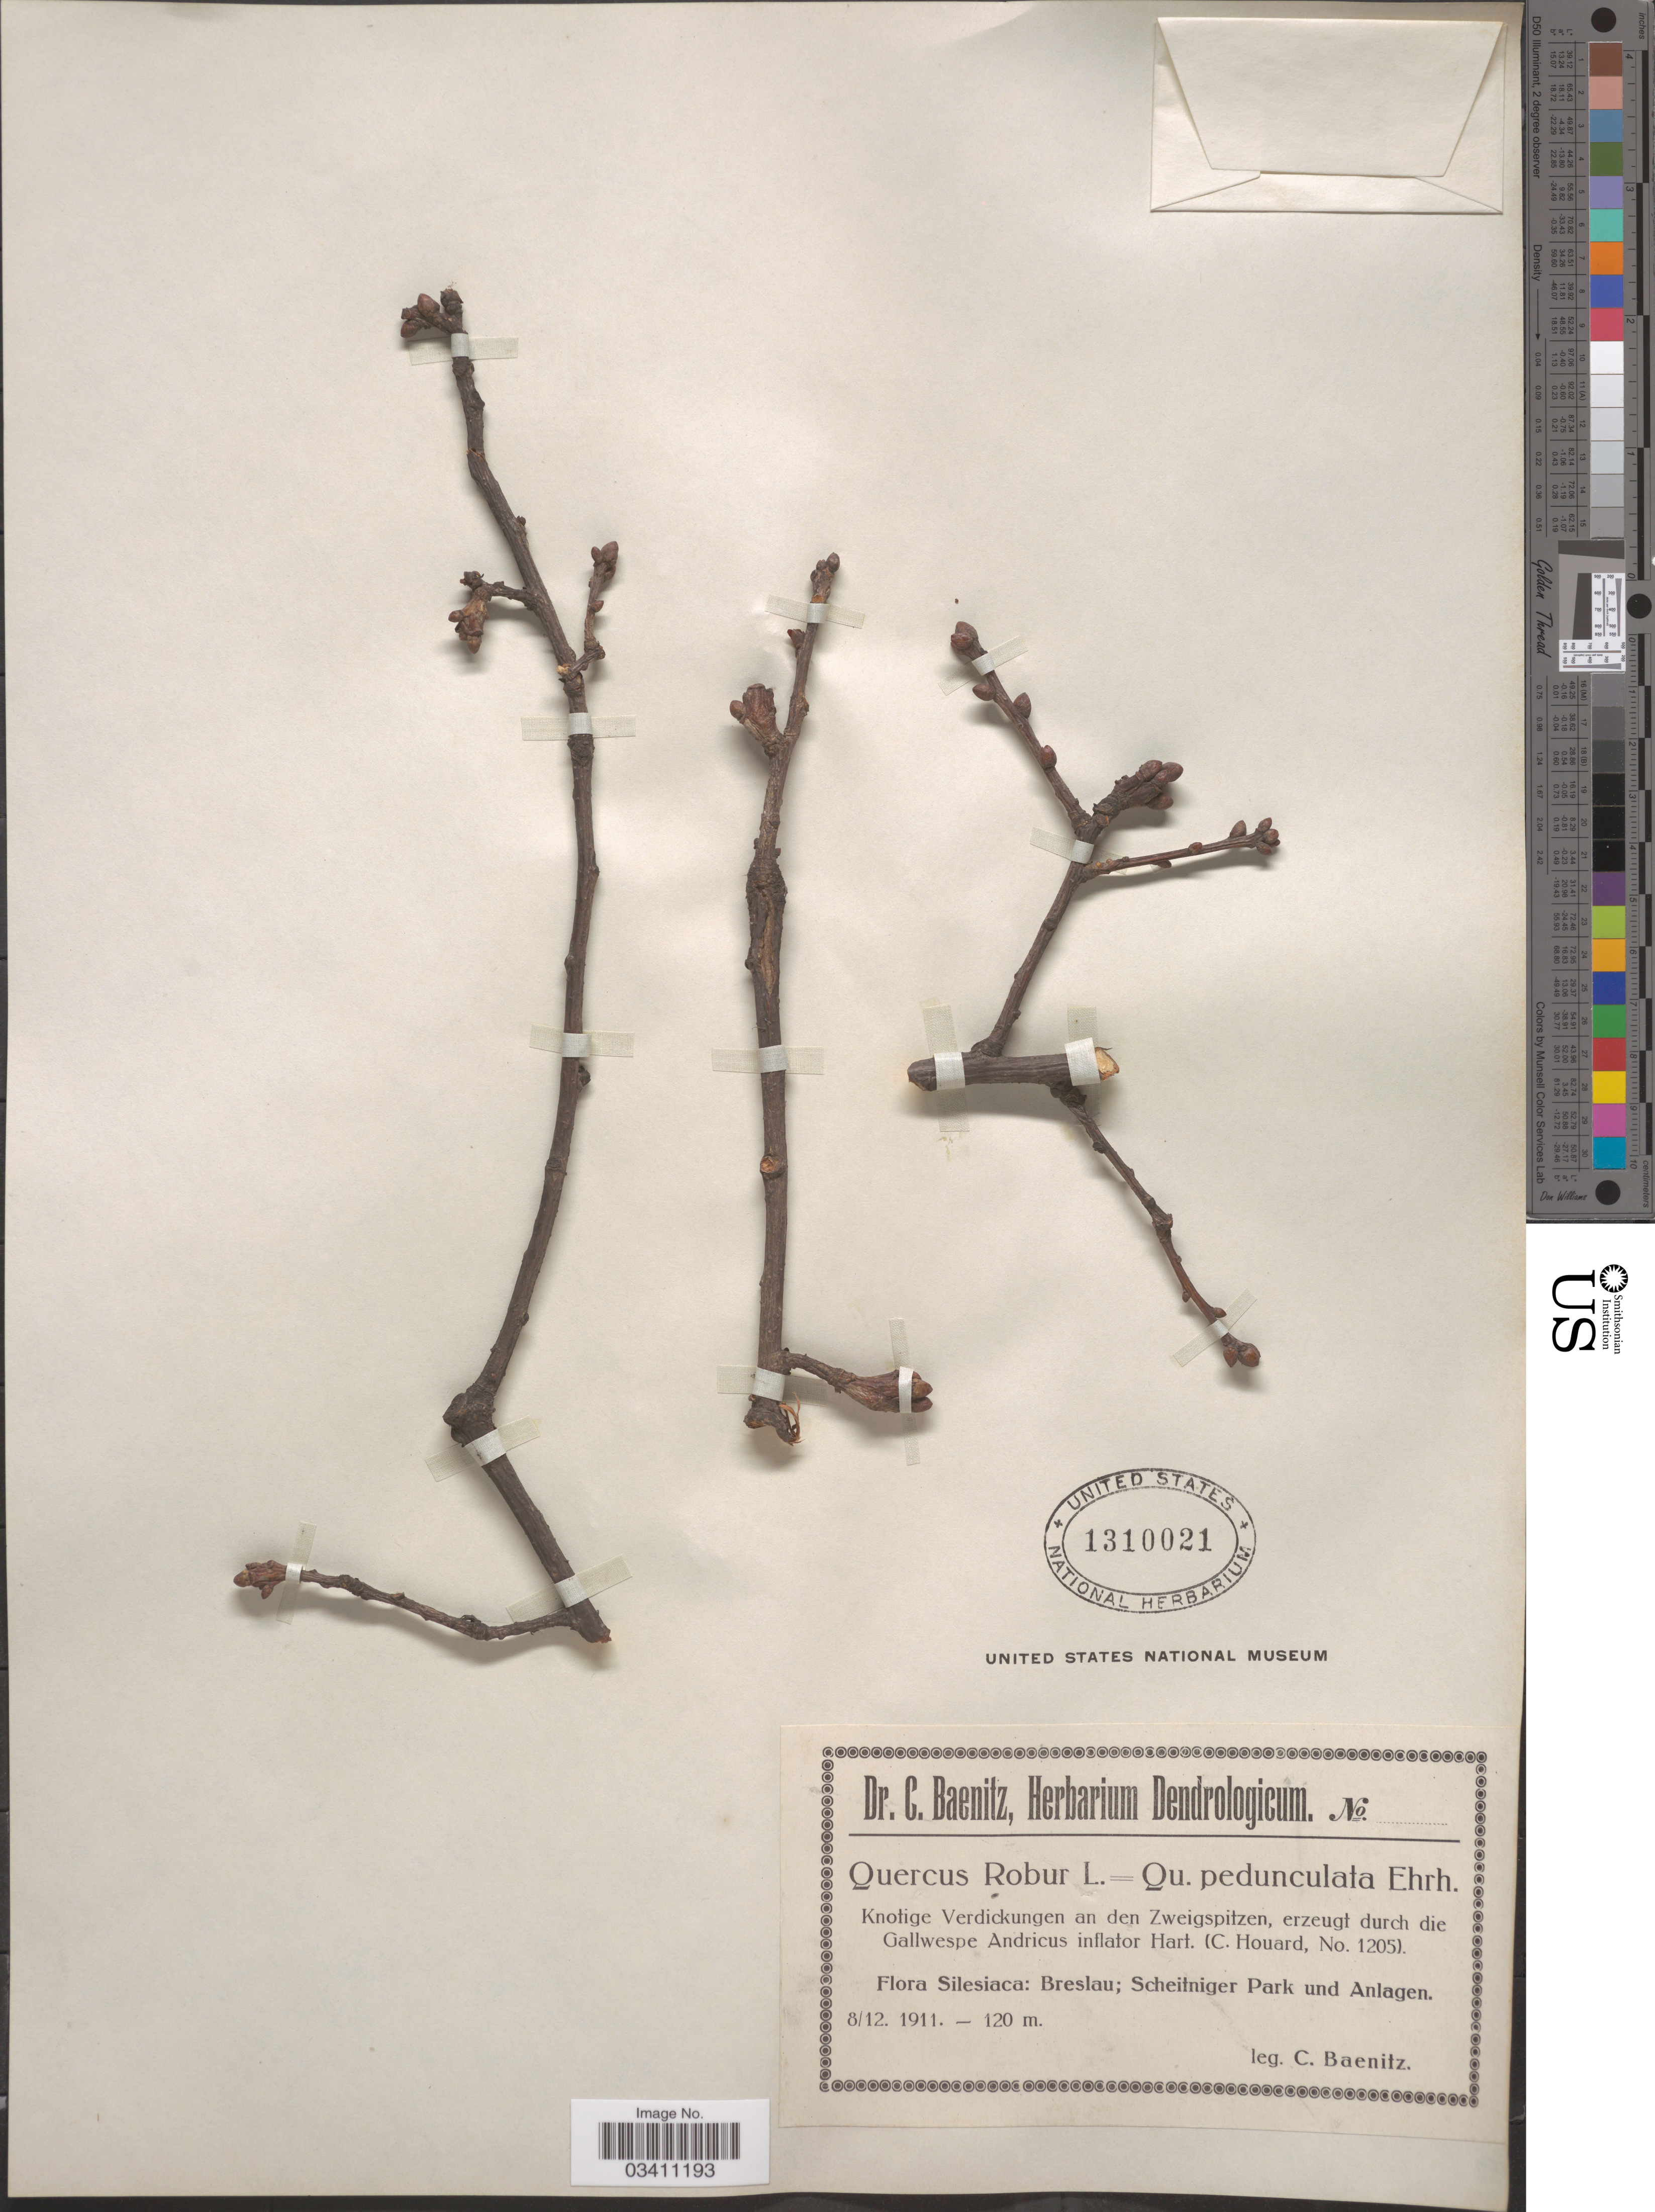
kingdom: Plantae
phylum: Tracheophyta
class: Magnoliopsida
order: Fagales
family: Fagaceae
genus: Quercus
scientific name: Quercus robur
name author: L.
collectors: C. G. Baenitz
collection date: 1911-12-08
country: Poland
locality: Silesiaca: Breslau; Scheitniger Park und Anlagen.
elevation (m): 120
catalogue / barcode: US 1310021